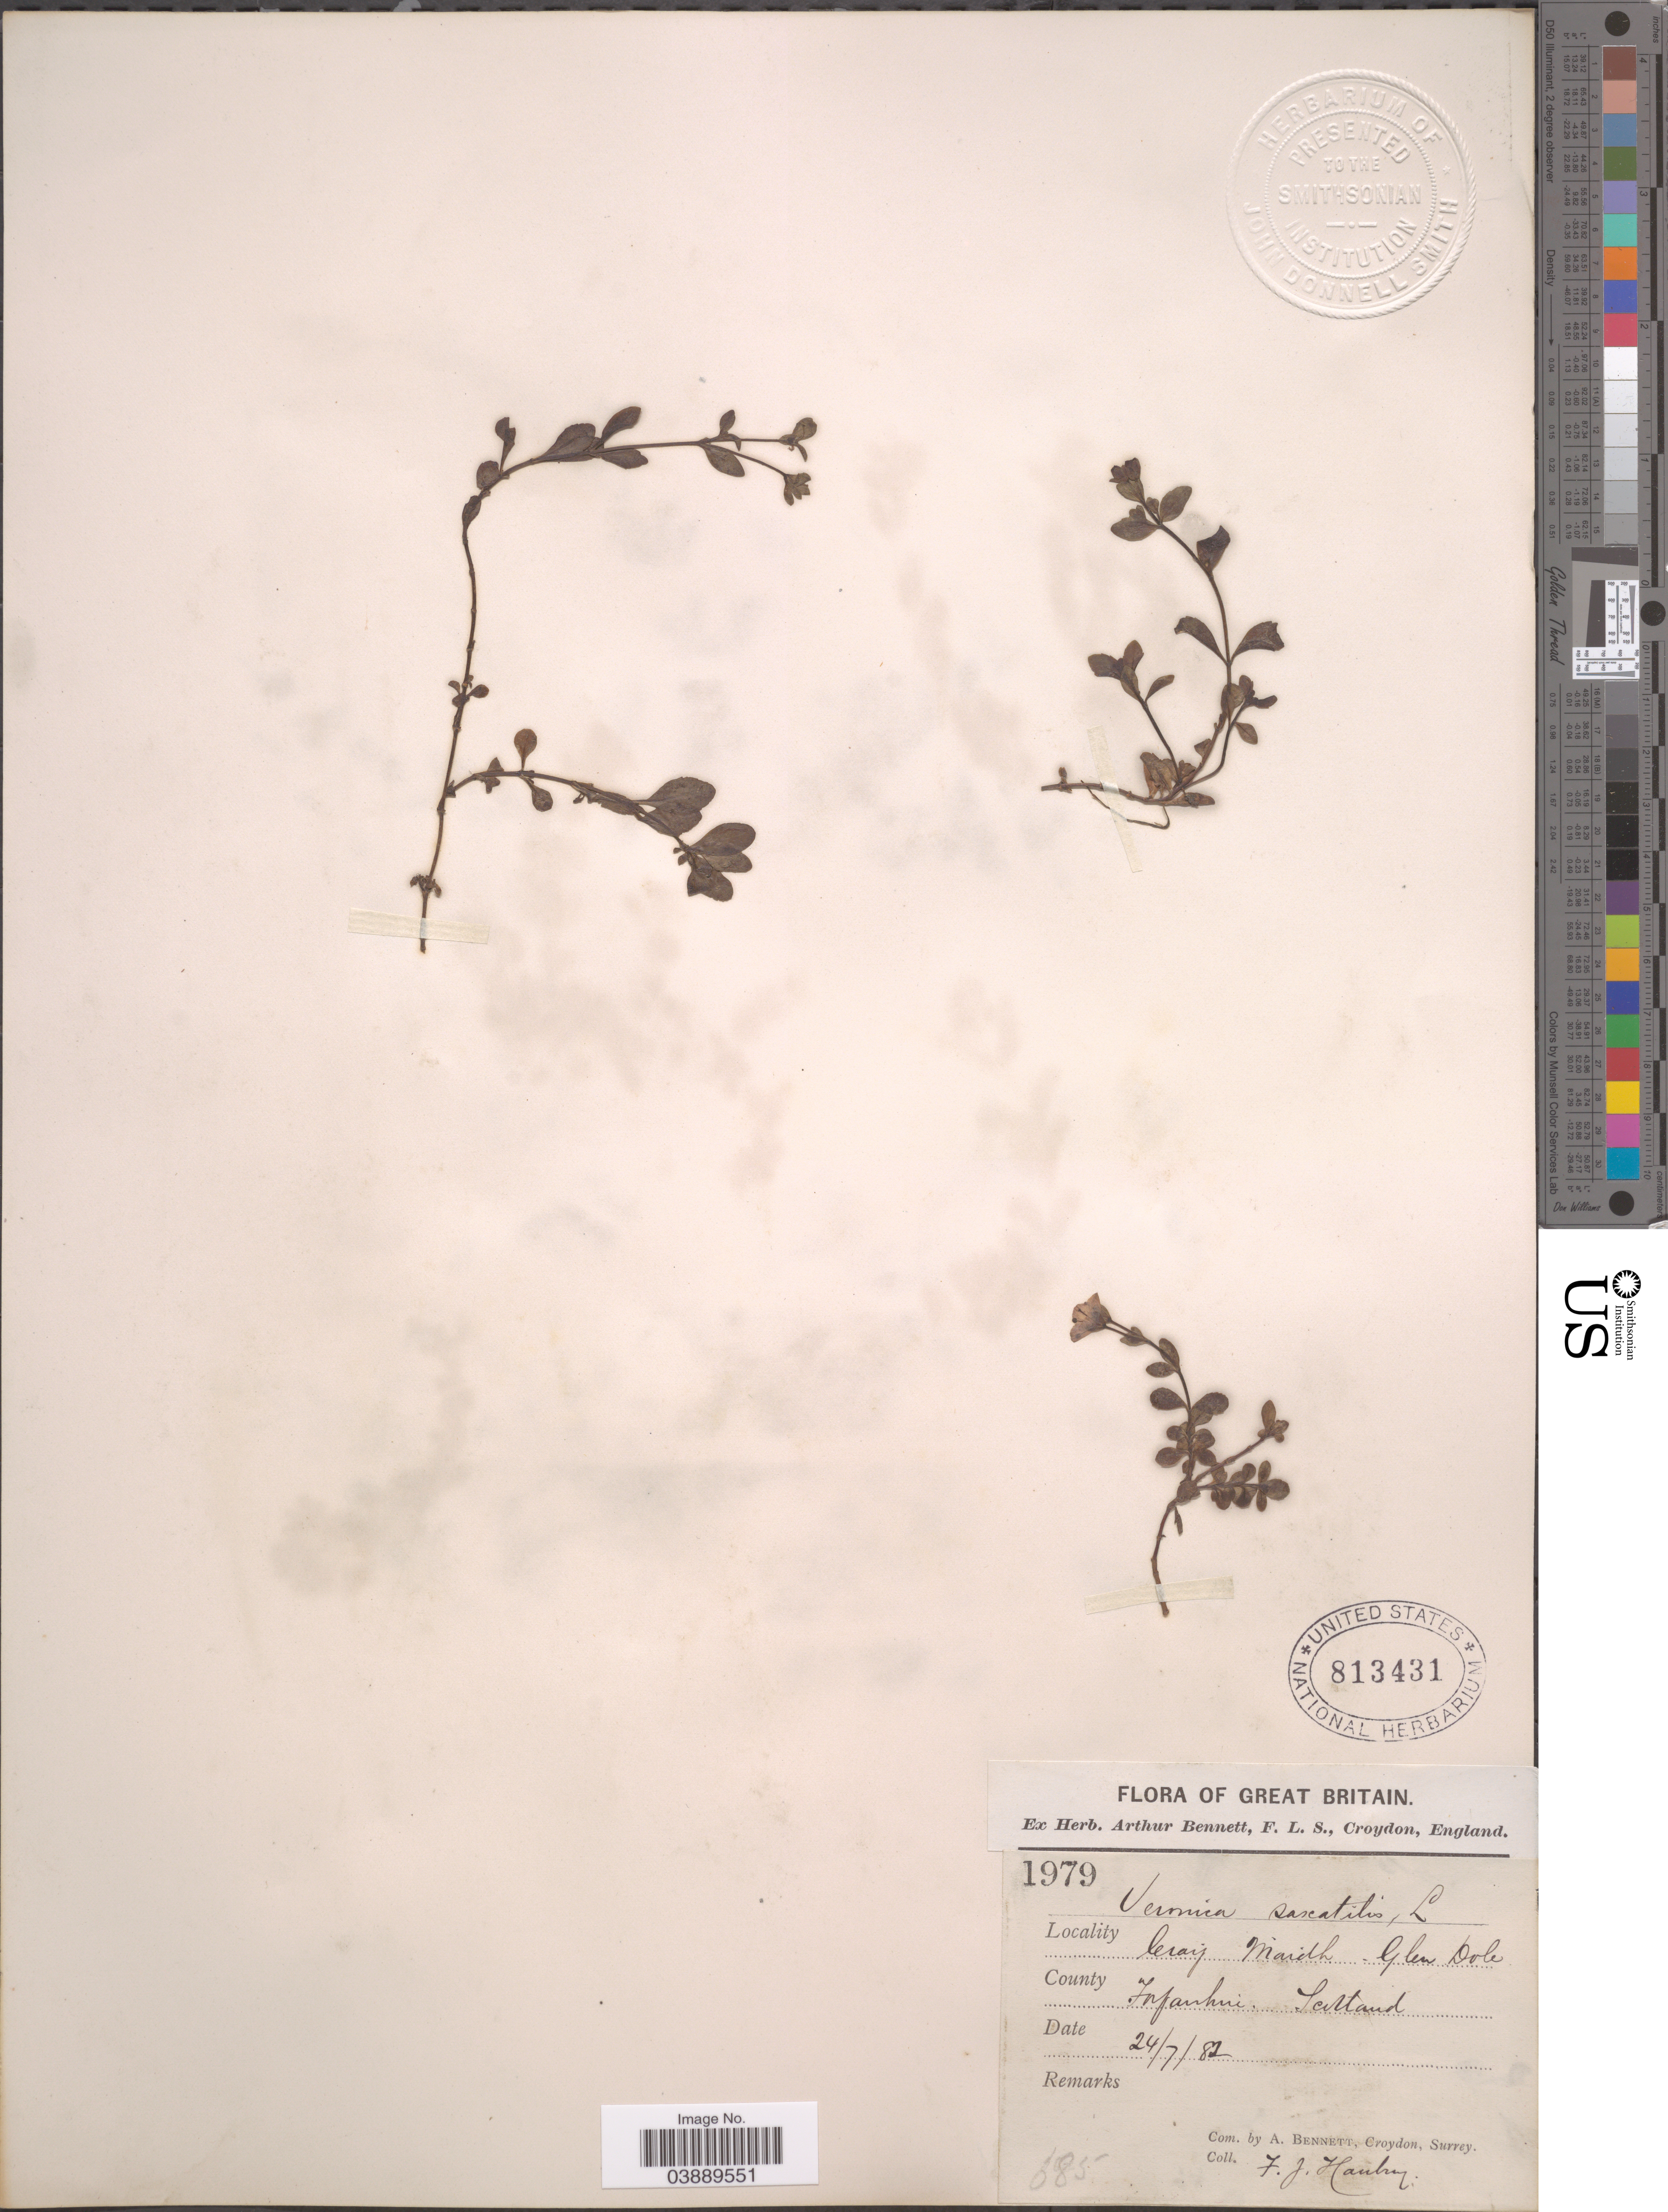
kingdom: Plantae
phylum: Tracheophyta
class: Magnoliopsida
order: Lamiales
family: Plantaginaceae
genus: Veronica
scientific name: Veronica saxatilis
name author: Scop.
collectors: F. Hanby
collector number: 1979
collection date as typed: Transcribed d/m/y: 24/7/82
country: United Kingdom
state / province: Scotland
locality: Great Britain. Cray Maieth. Glen Dole. County Infanhui.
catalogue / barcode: US 813431